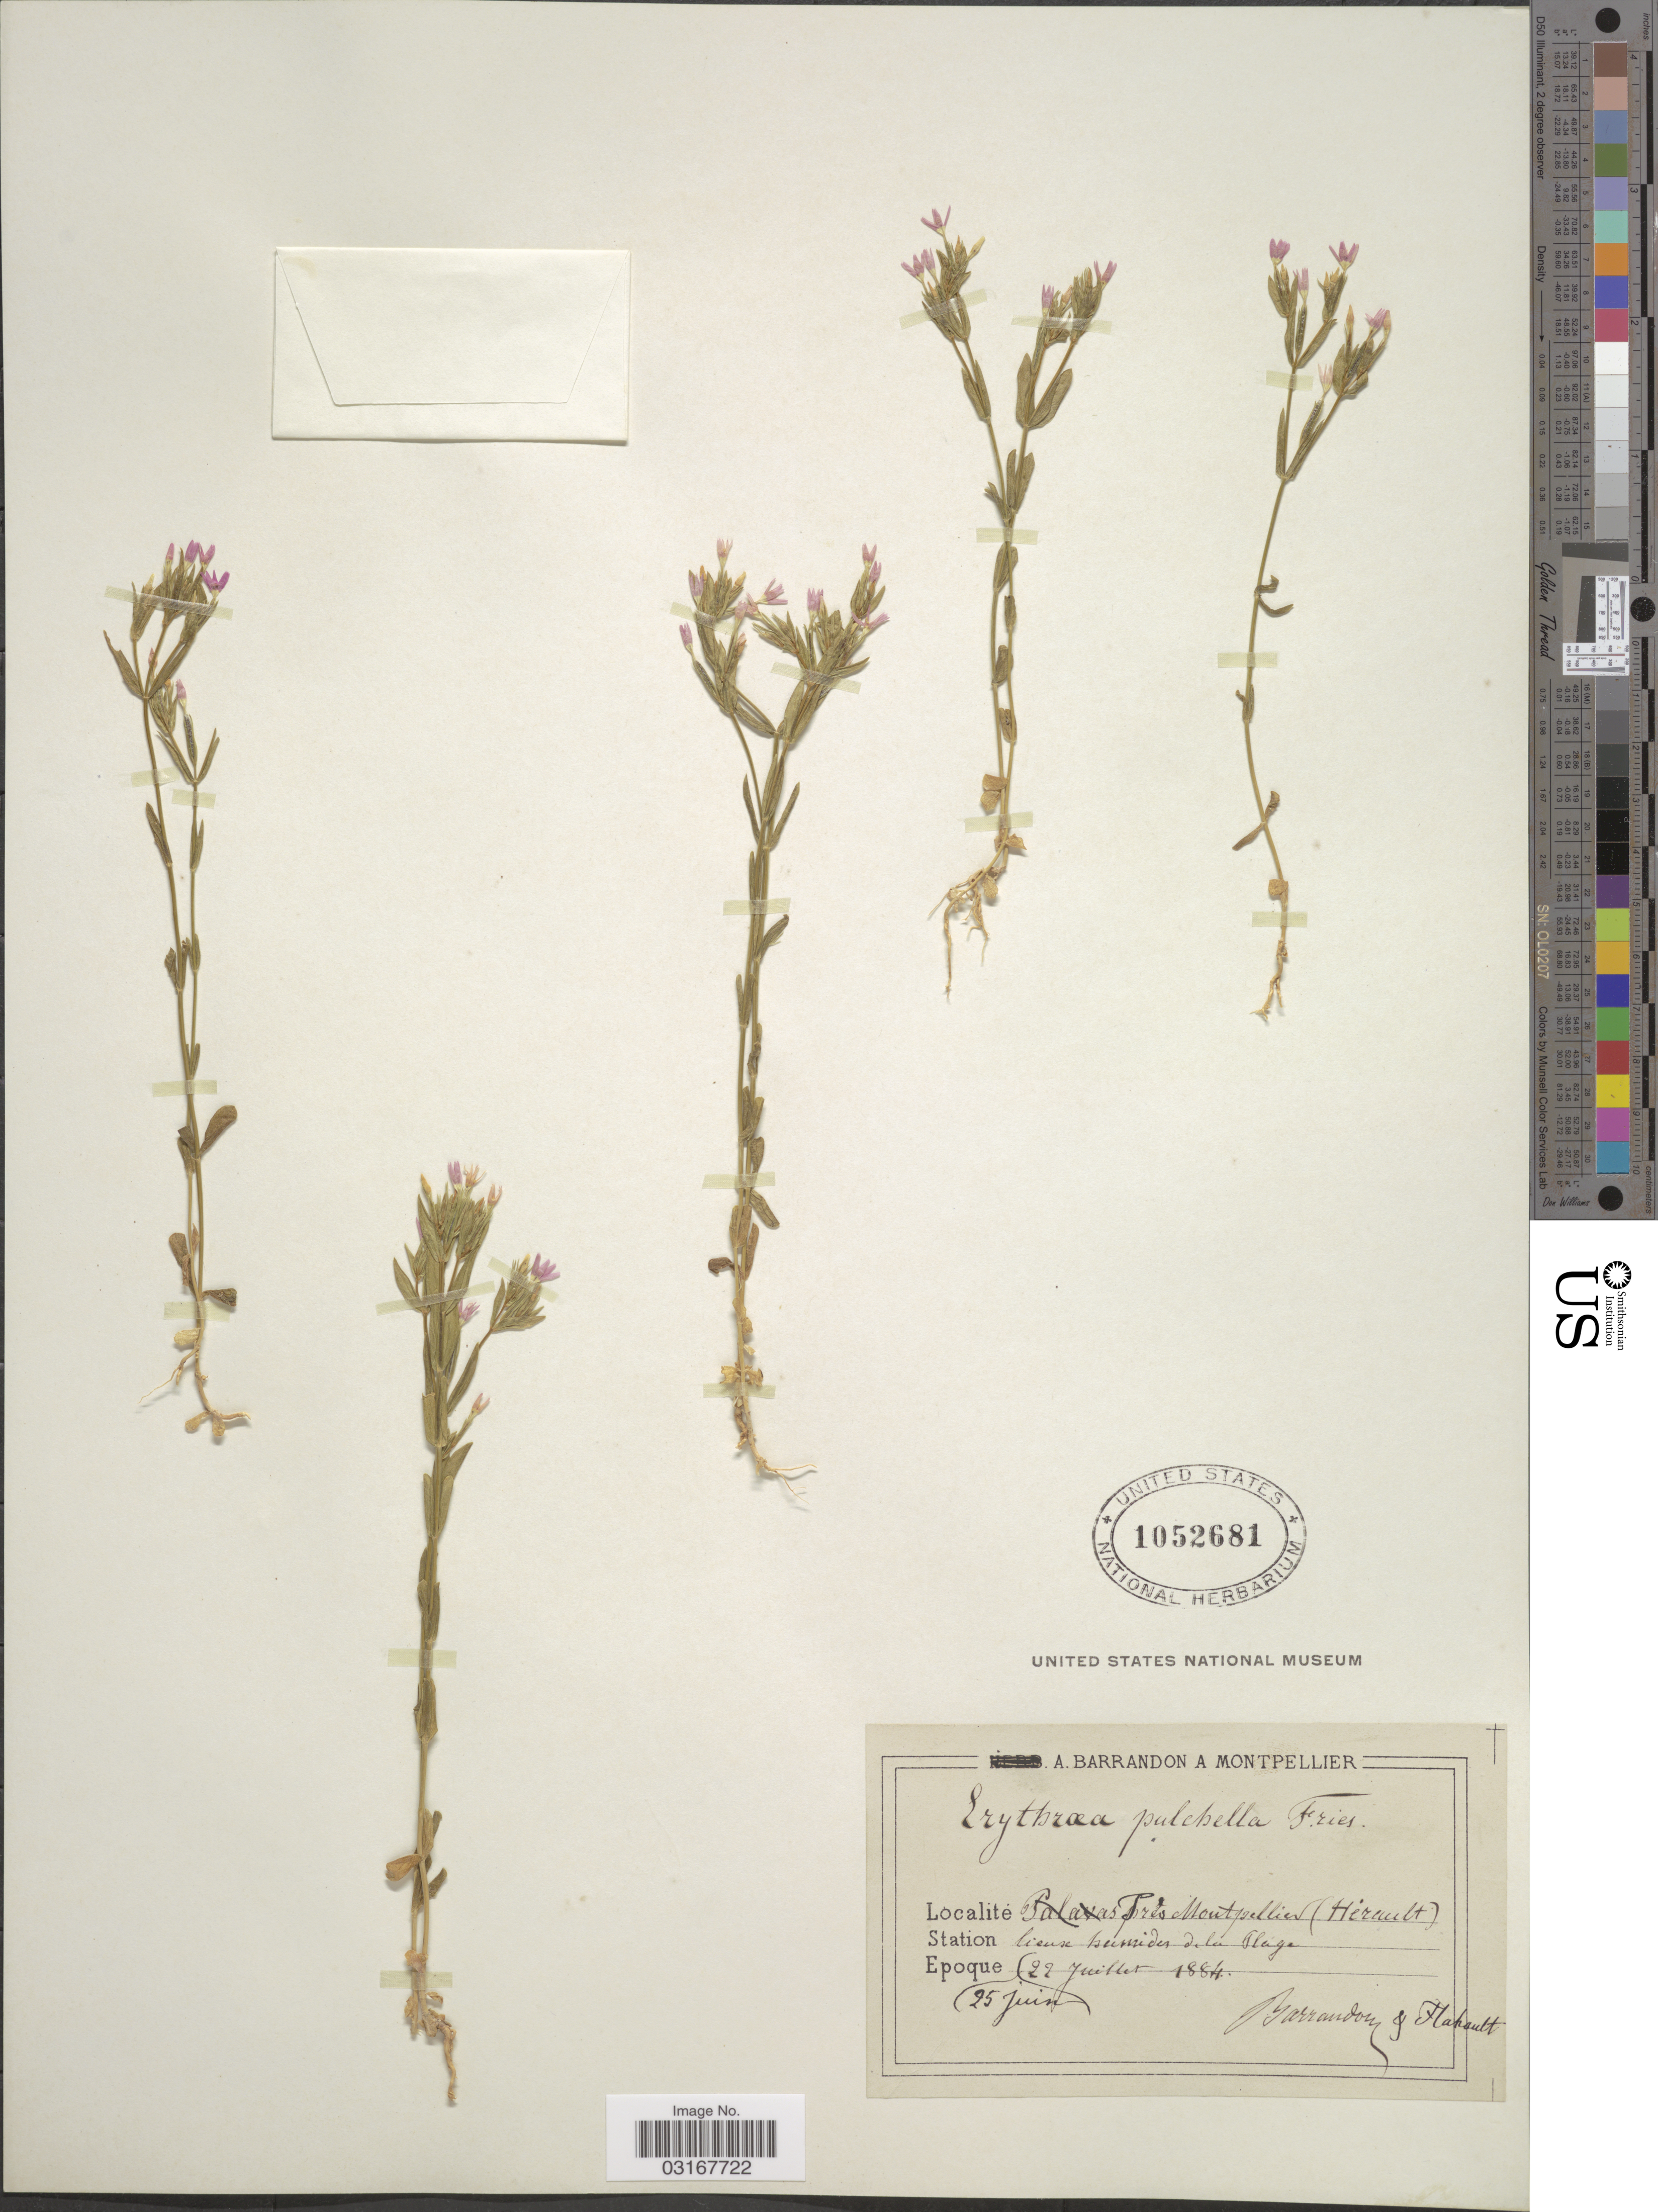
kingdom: Plantae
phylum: Tracheophyta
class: Magnoliopsida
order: Gentianales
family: Gentianaceae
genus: Centaurium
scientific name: Centaurium pulchellum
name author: (Sw.) Druce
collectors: A. Barrandon & Flahault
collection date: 1884-06-25/1884-07-22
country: France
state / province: Occitanie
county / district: Hérault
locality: Près Montpellier (Hérault), Station lieux humides de la Plage.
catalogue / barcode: US 1052681